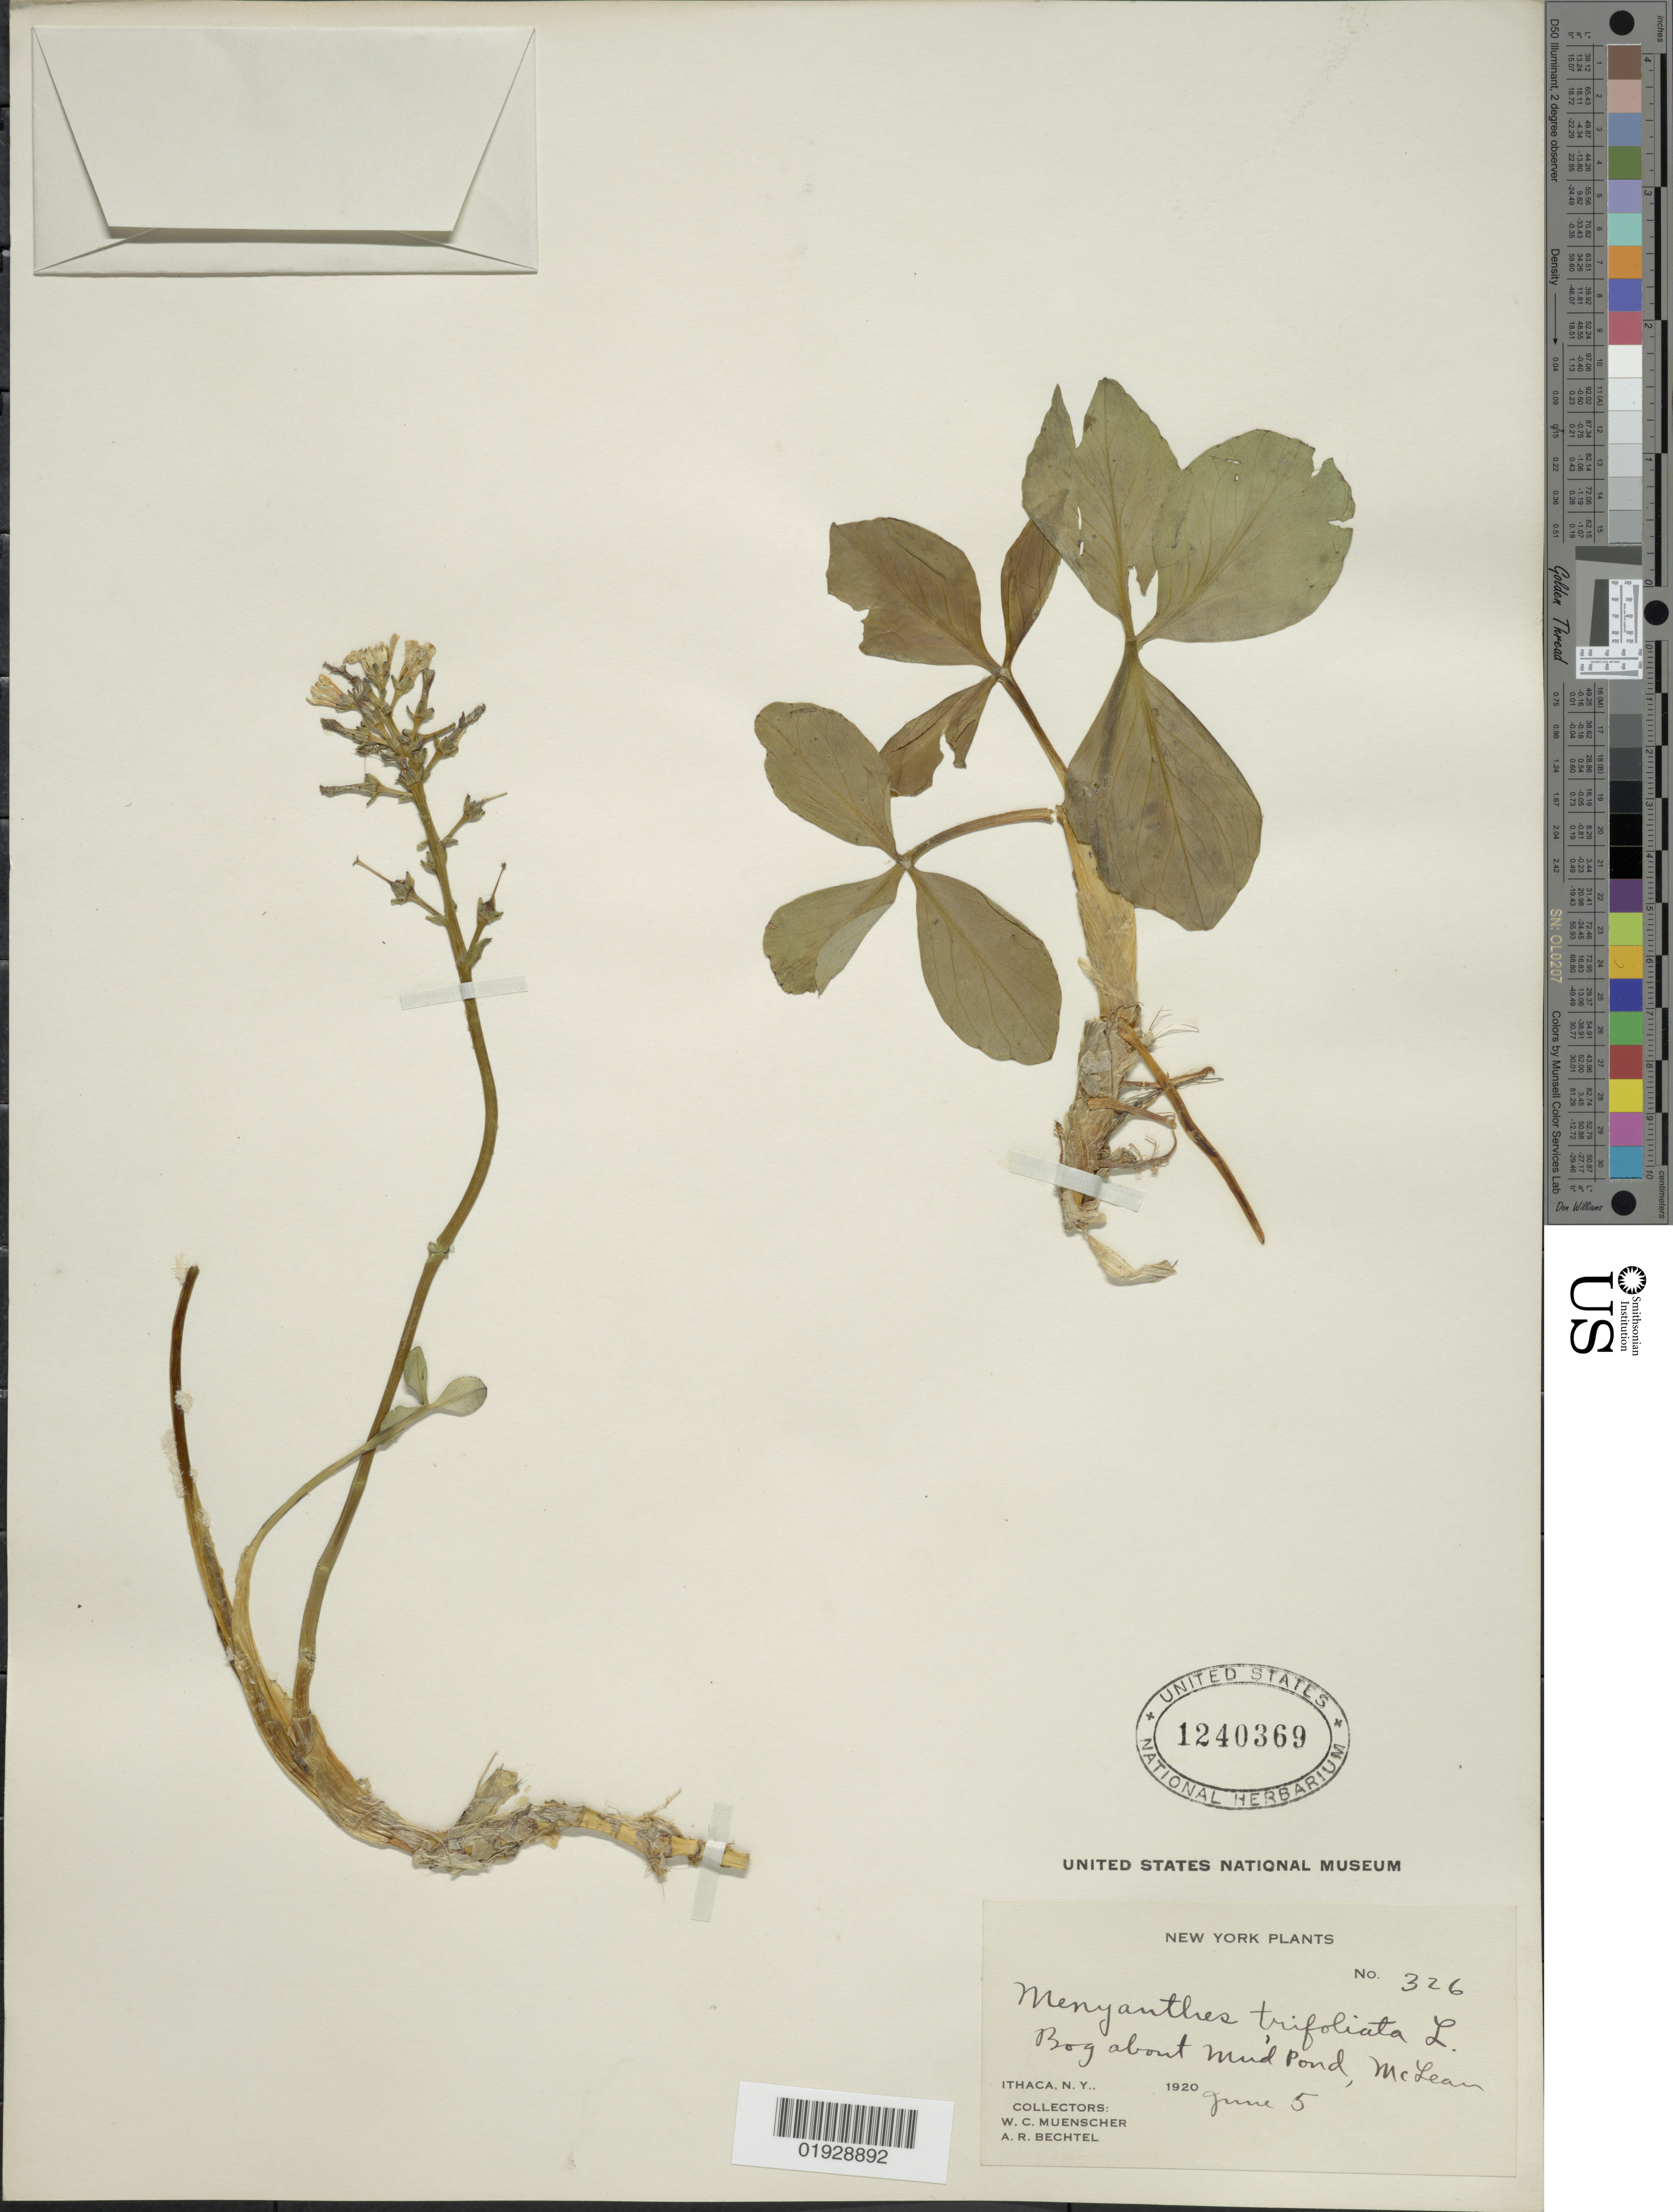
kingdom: Plantae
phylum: Tracheophyta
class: Magnoliopsida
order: Asterales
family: Menyanthaceae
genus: Menyanthes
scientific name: Menyanthes trifoliata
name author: L.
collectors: W. Muenscher & A. Bechtel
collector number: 326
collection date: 1920-06-05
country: United States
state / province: New York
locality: Bog about Mud Pond, McLean, Ithaca, N.Y.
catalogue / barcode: US 1240369